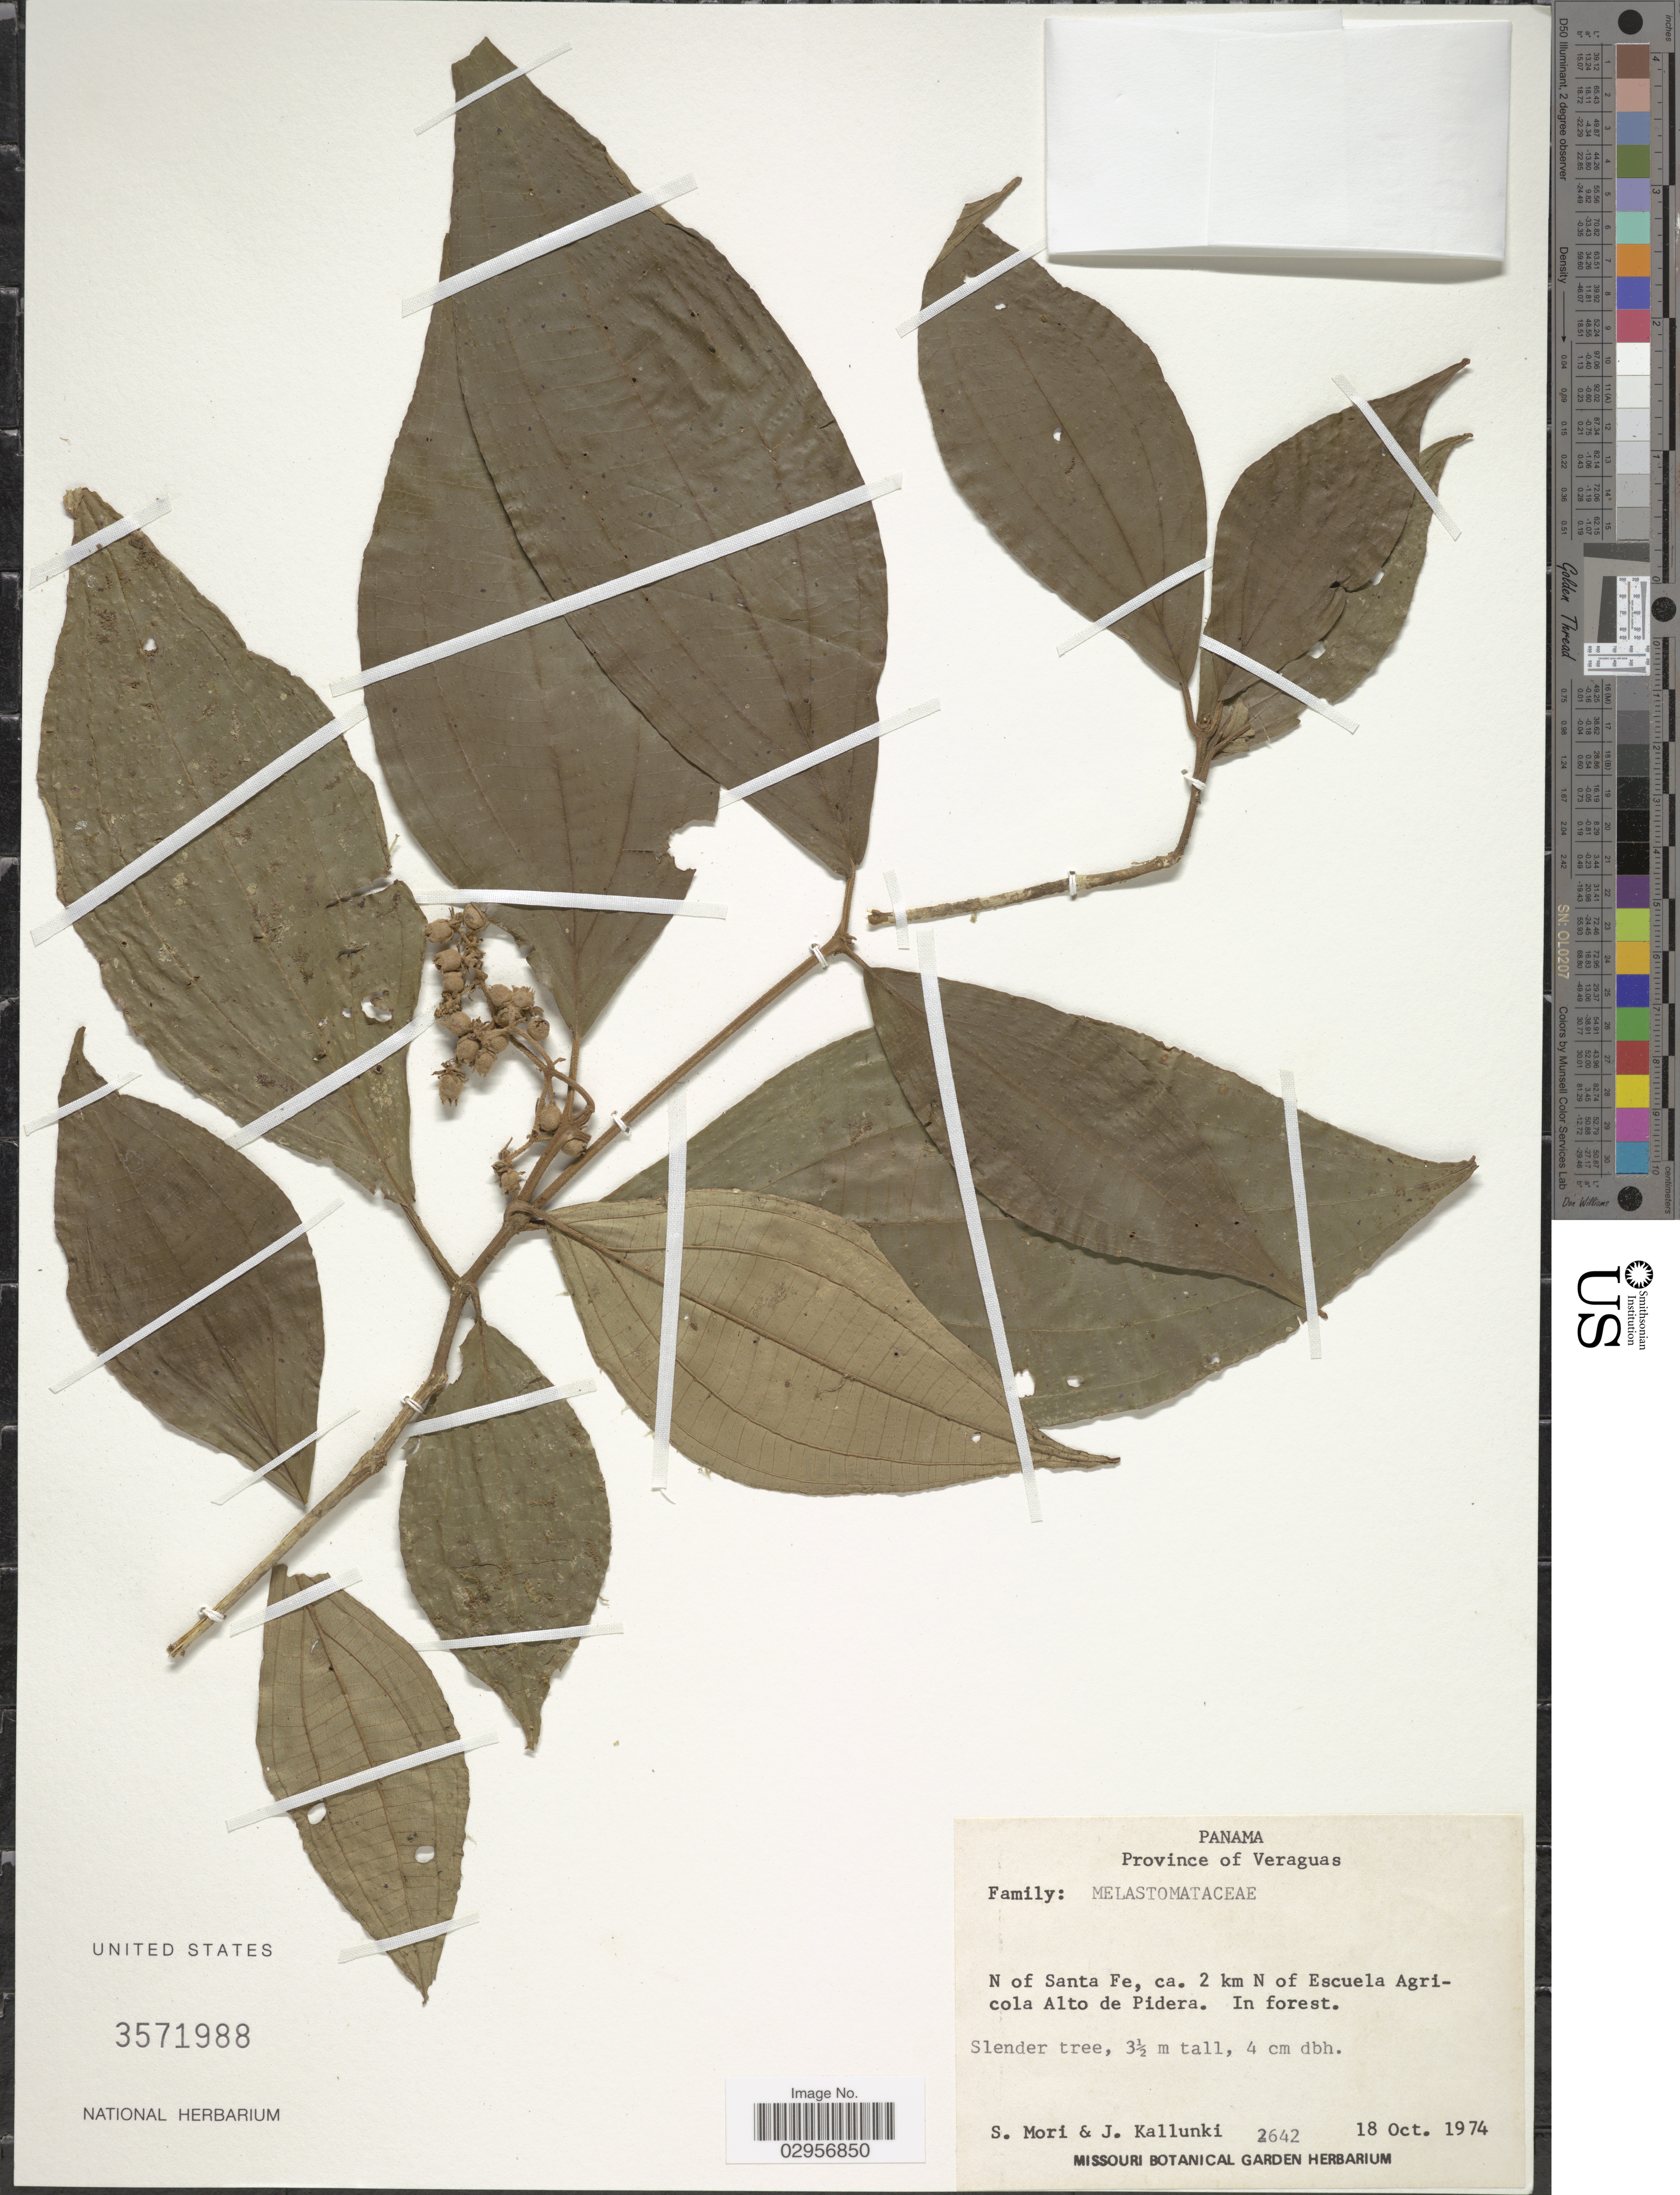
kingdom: Plantae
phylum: Tracheophyta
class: Magnoliopsida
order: Myrtales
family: Melastomataceae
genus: Miconia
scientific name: Miconia sp.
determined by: Michelangeli, F. A.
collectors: S. Mori & J. Kallunki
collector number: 2642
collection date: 1974-10-18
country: Panama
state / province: Veraguas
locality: N of Santa Fe, ca. 2 km N of Escuela Agricola Alto de Pidera.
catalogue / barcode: US 3571988